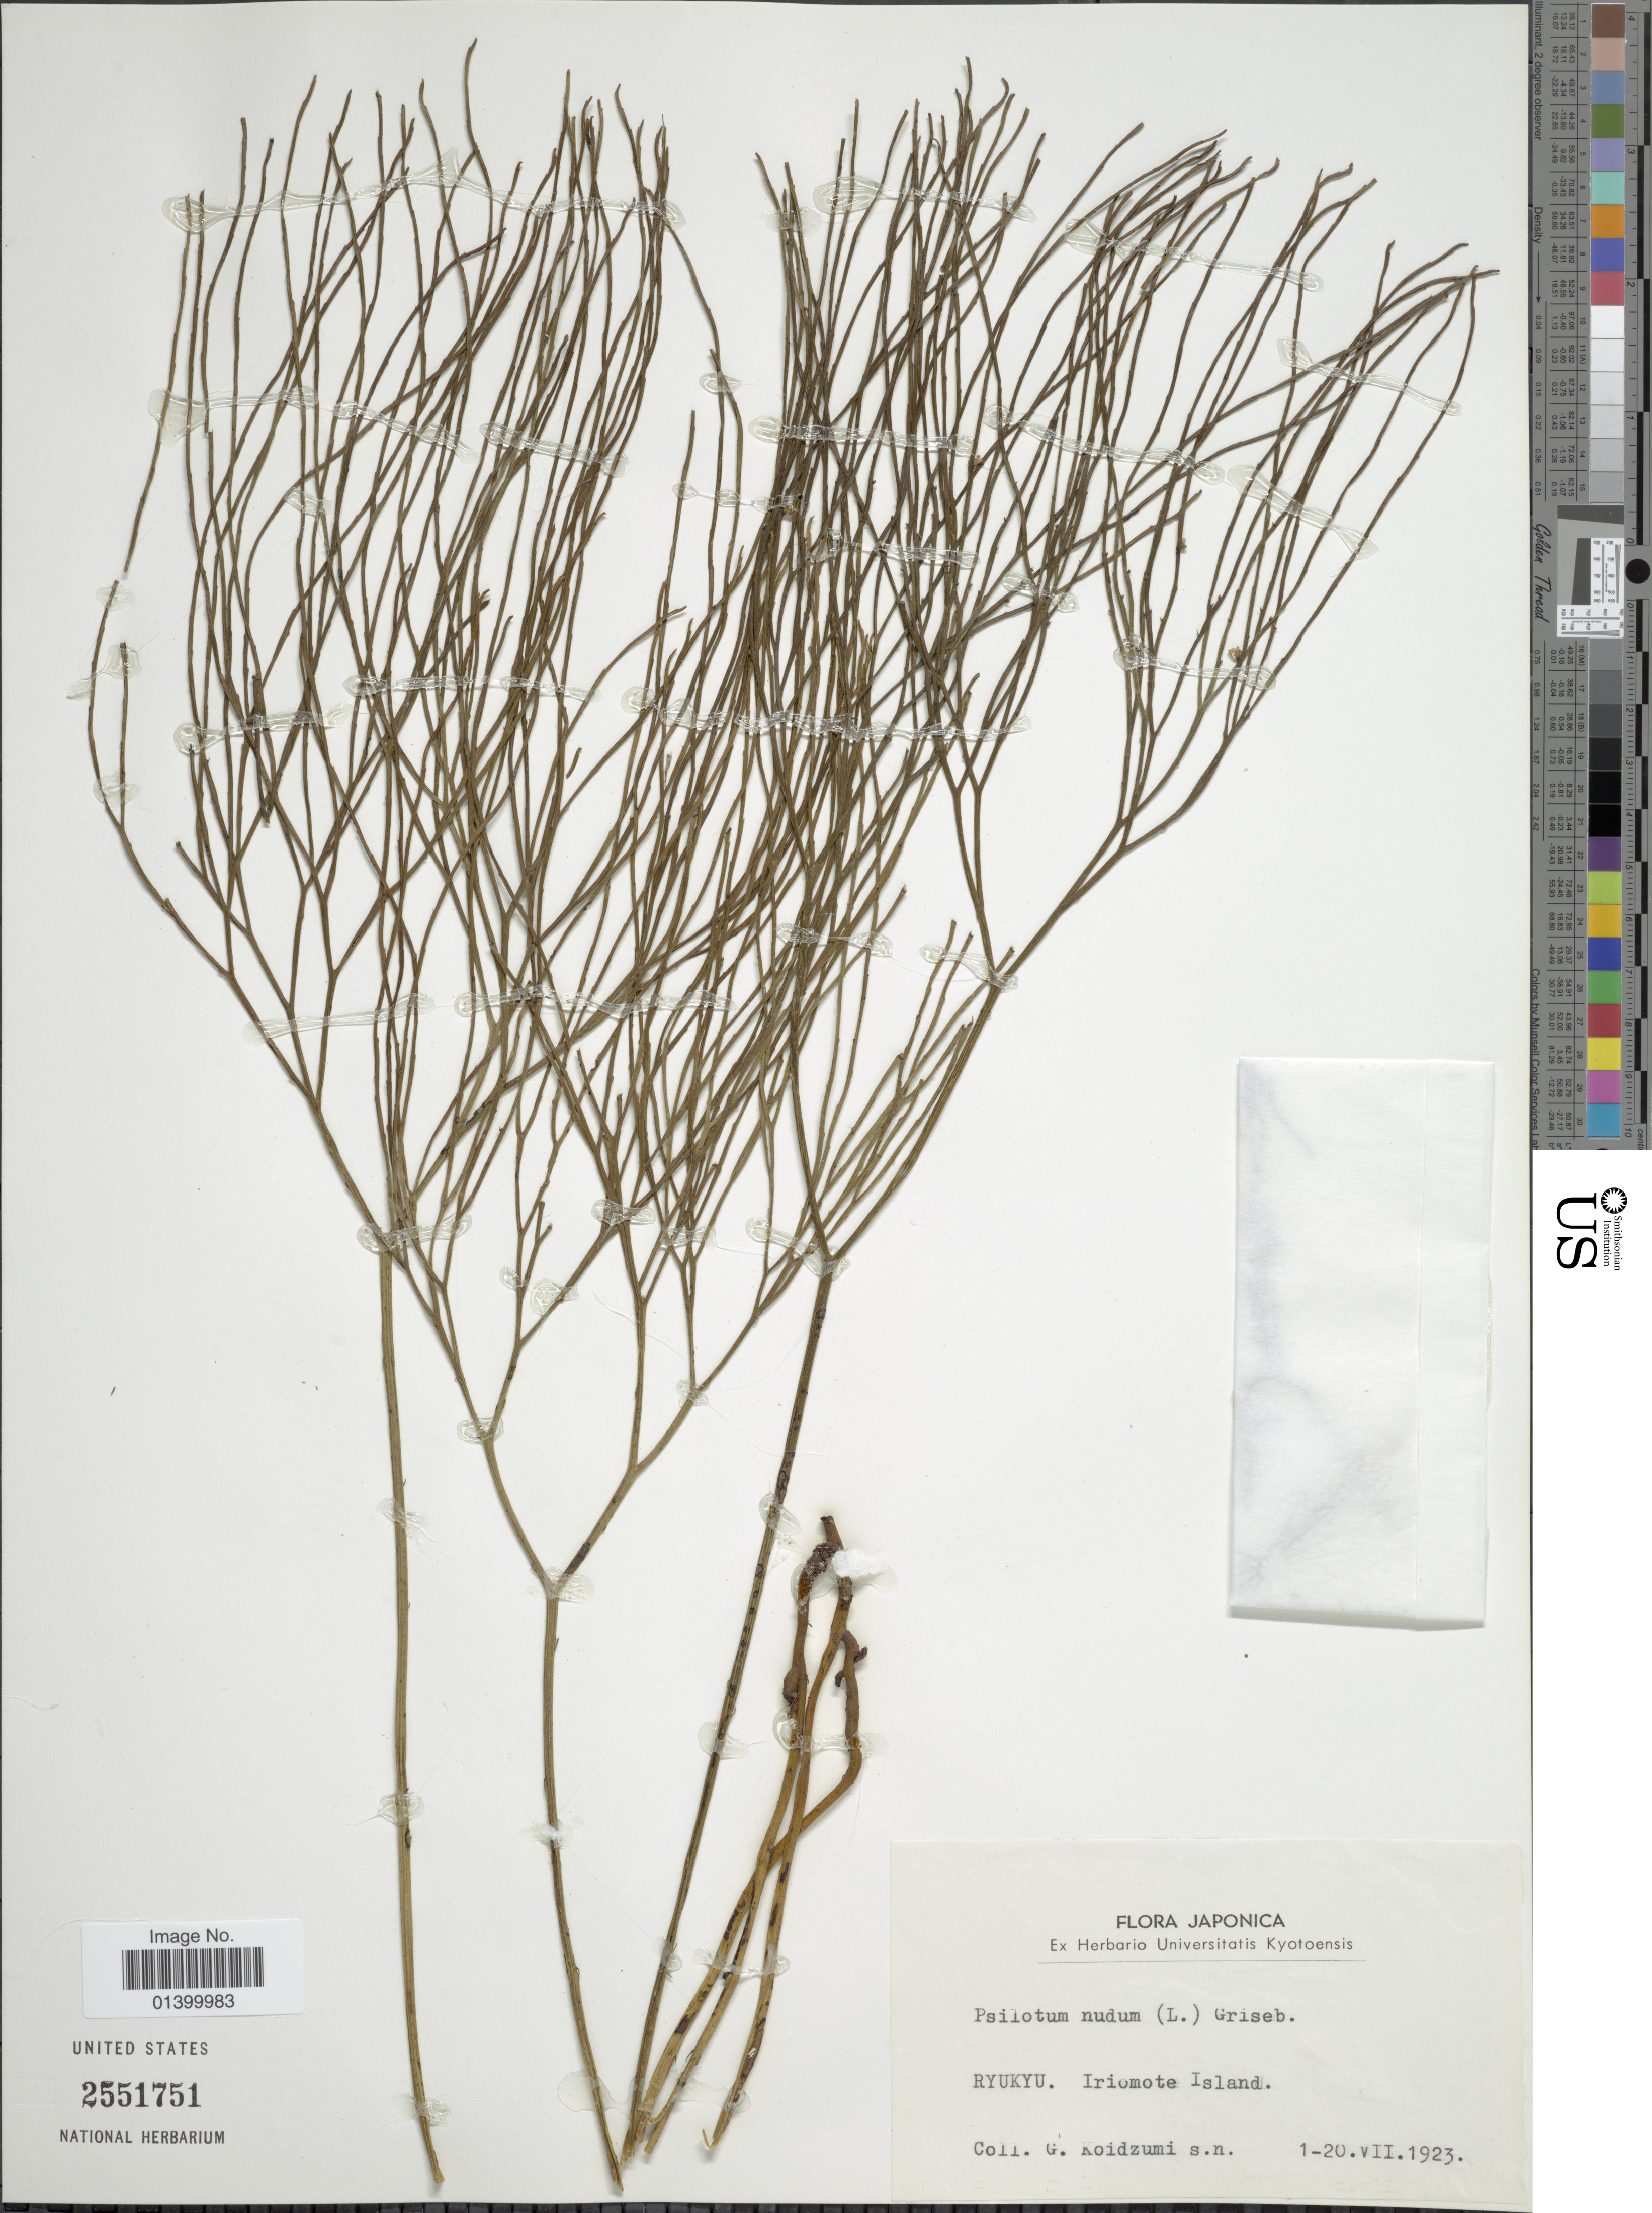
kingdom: Plantae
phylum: Tracheophyta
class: Polypodiopsida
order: Psilotales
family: Psilotaceae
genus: Psilotum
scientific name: Psilotum nudum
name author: (L.) P. Beauv.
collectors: G. Koidzumi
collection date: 1923-07-01/1923-07-20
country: Japan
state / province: Okinawa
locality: Ryukyu. Iriomote Island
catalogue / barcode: US 2551751